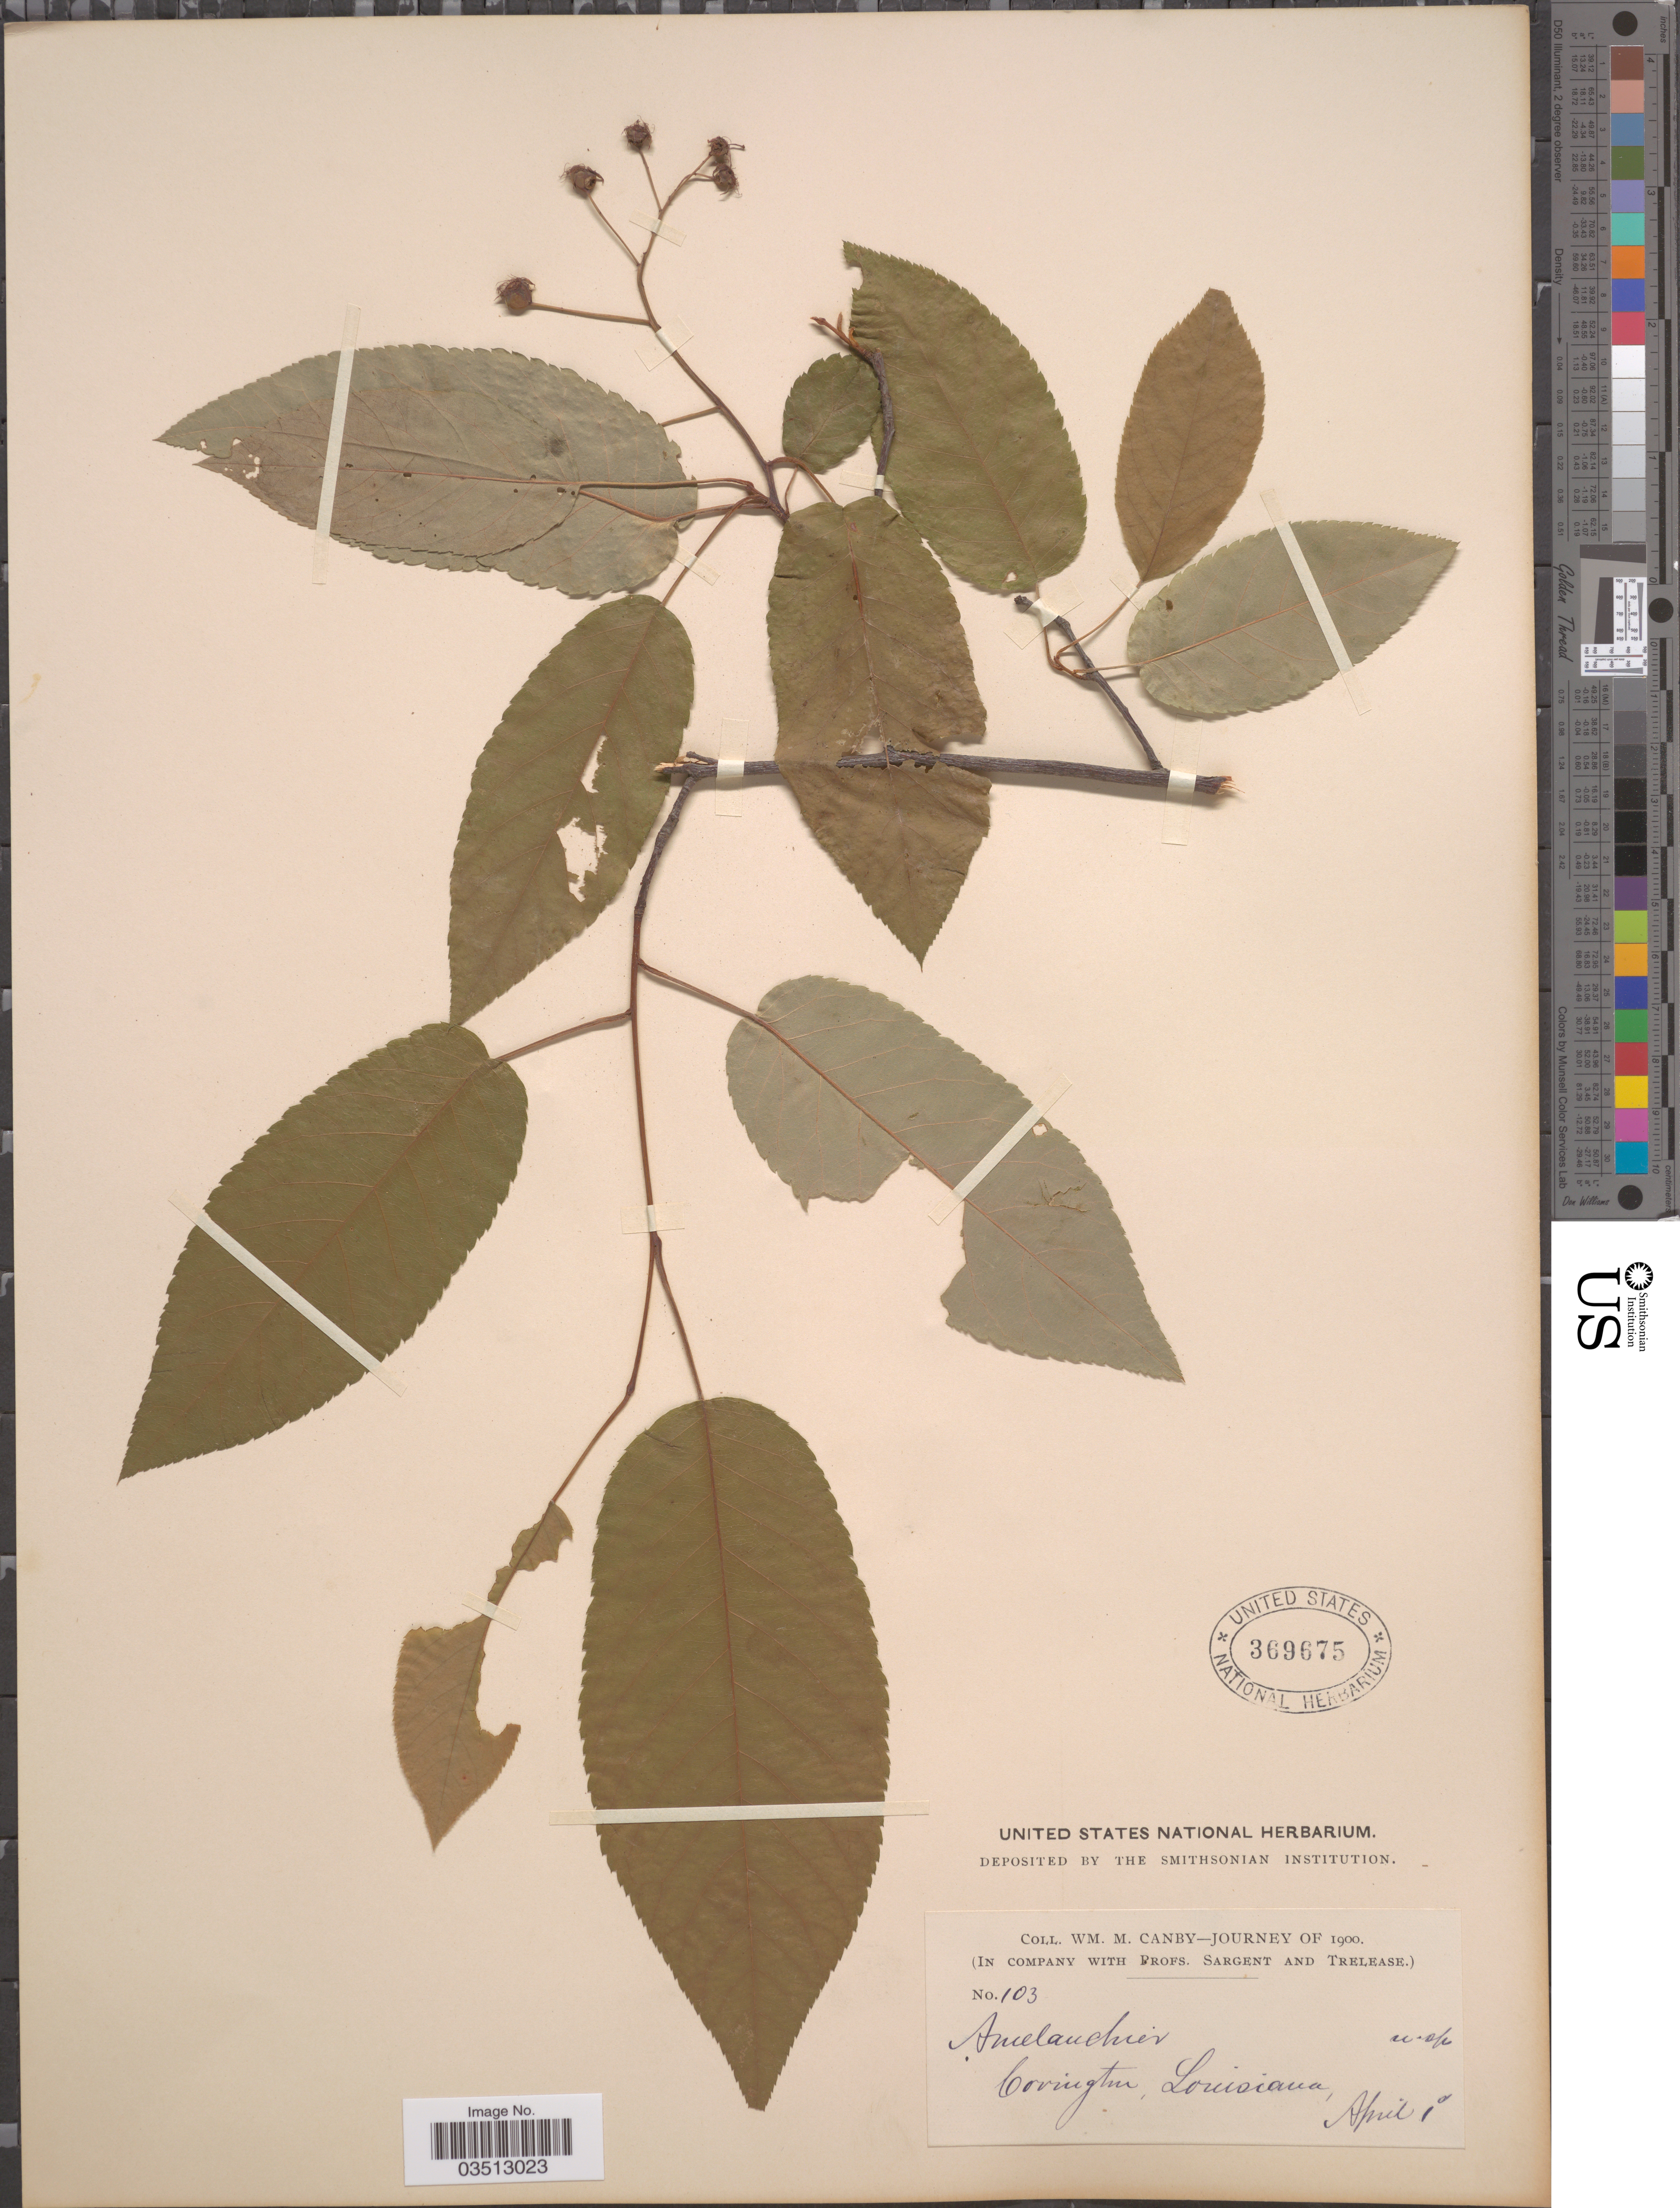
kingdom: Plantae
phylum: Tracheophyta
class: Magnoliopsida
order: Rosales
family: Rosaceae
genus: Amelanchier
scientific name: Amelanchier sp.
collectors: W. M. Canby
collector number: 103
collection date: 1900-04-01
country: United States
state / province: Louisiana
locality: Covington.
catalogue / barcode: US 369675